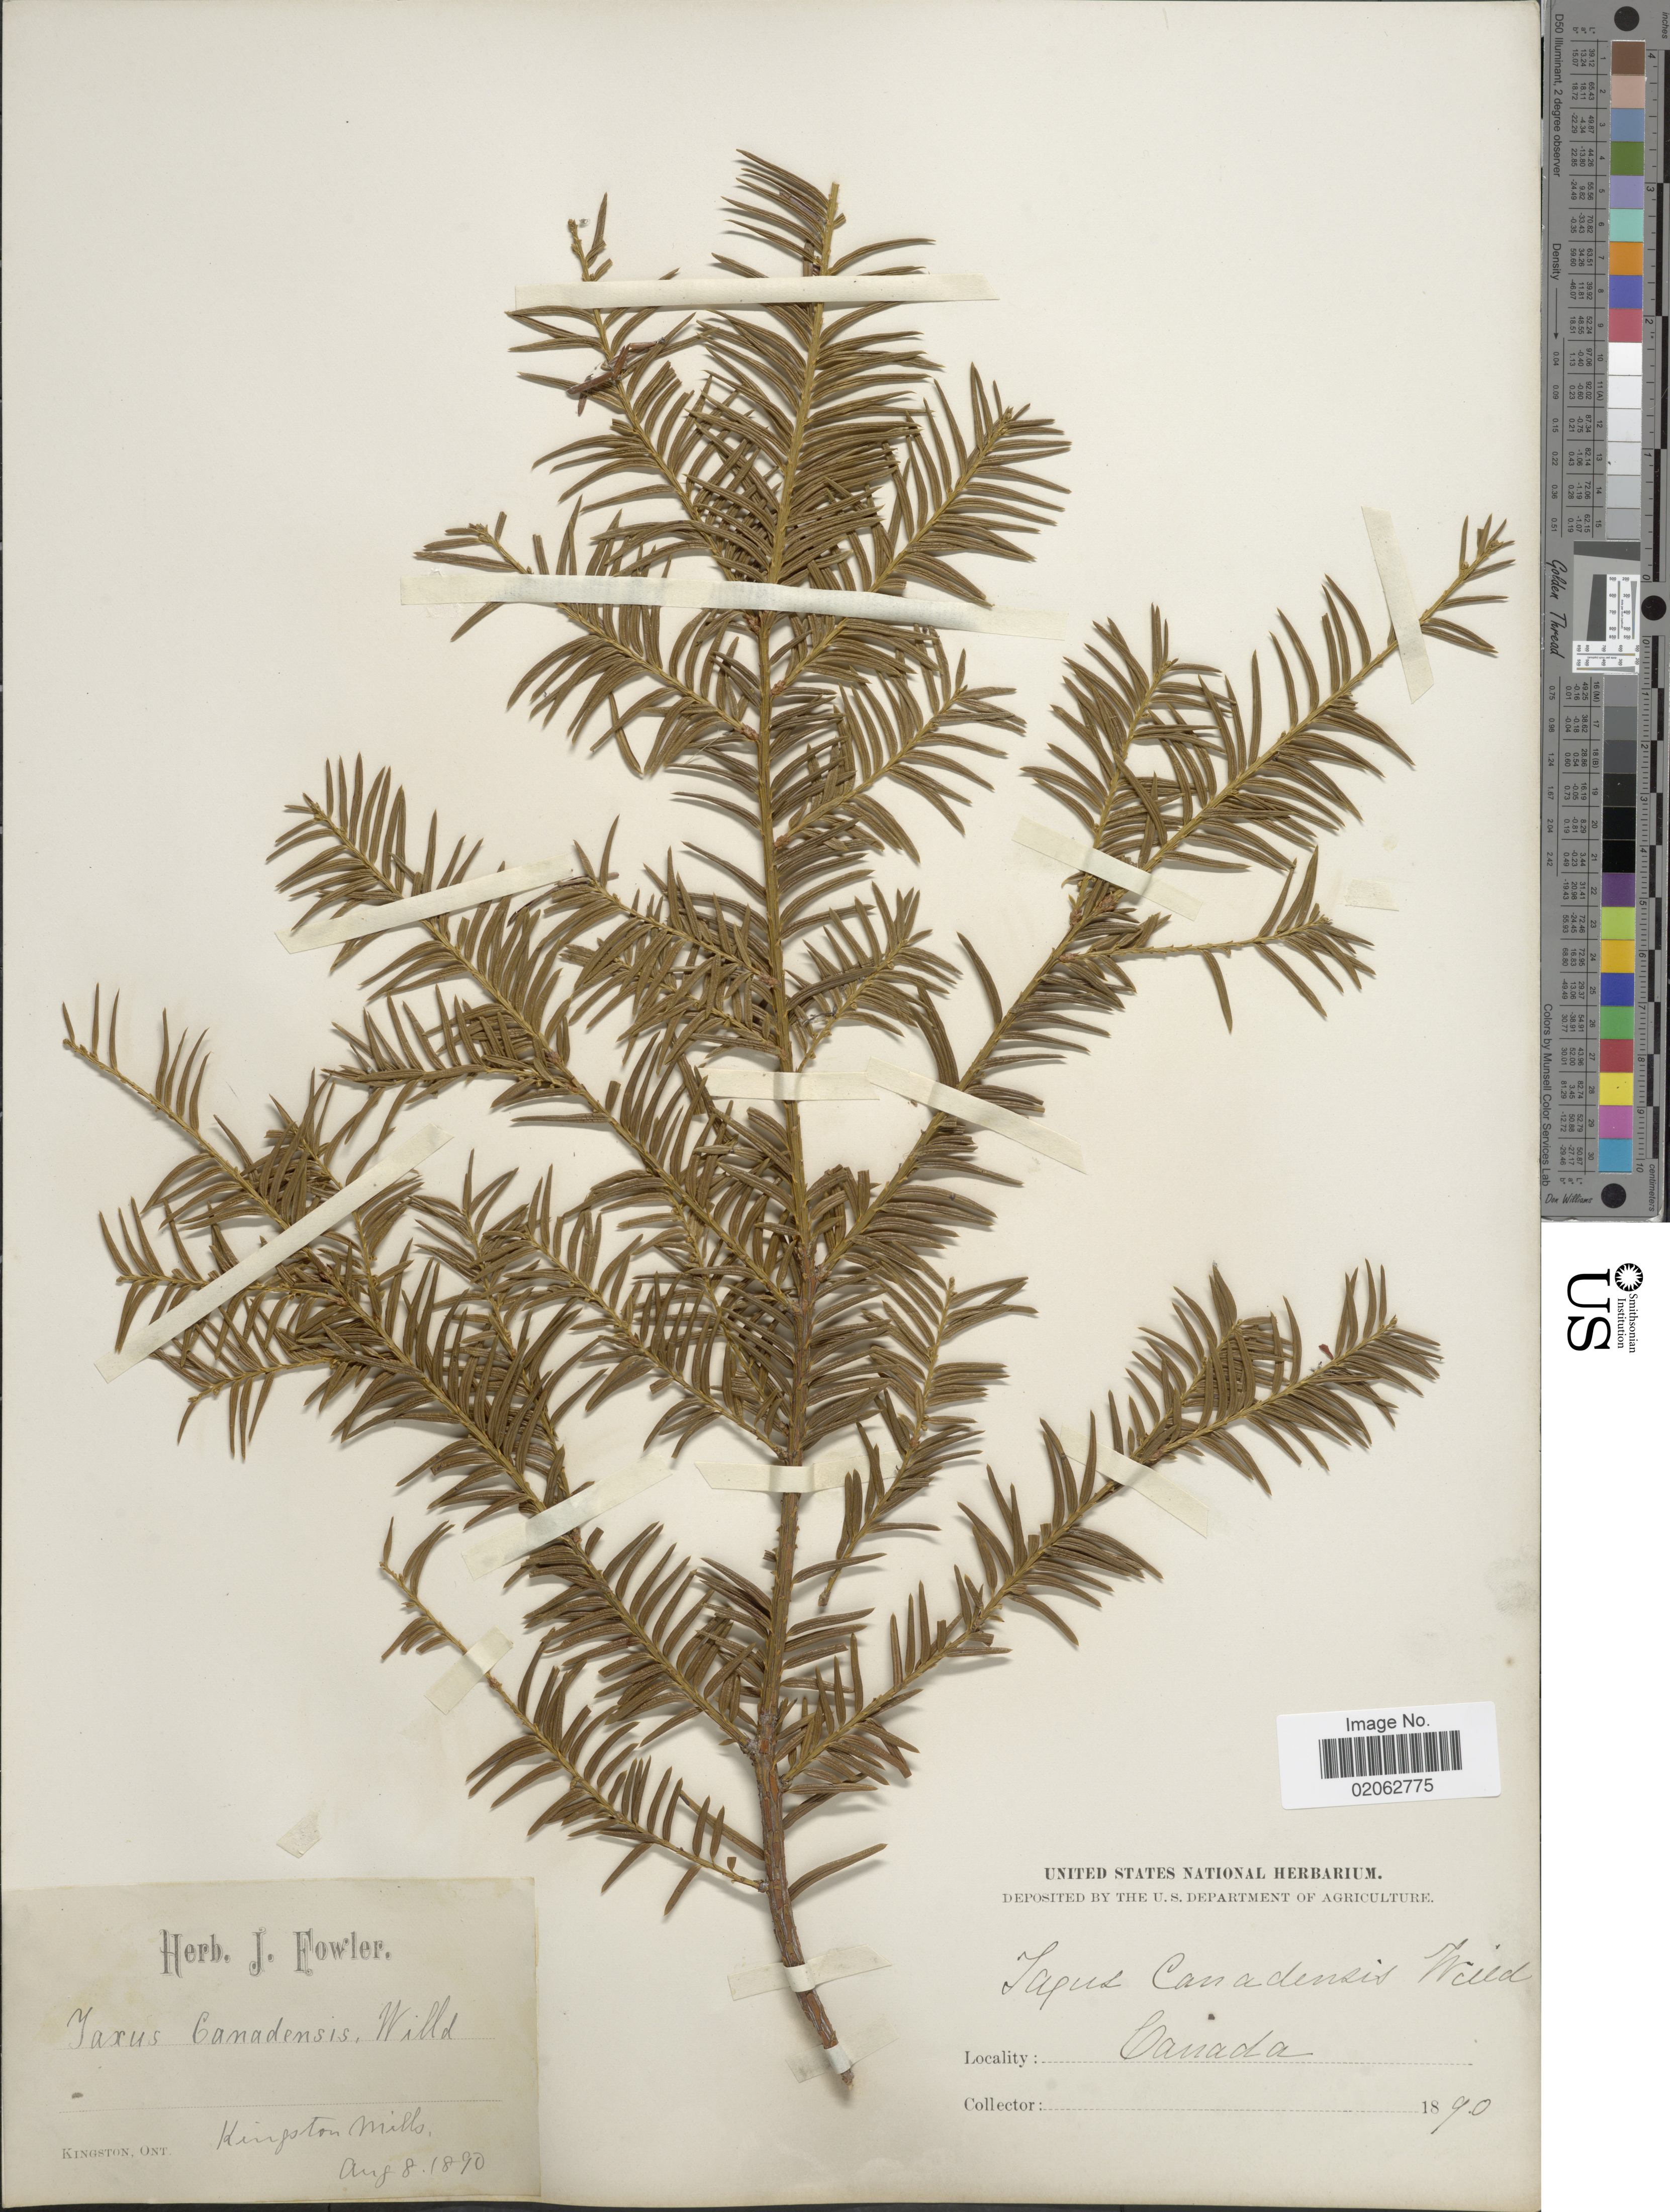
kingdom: Plantae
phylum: Tracheophyta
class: Pinopsida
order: Pinales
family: Taxaceae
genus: Taxus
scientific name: Taxus canadensis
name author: Marshall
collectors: ex herb. J. Fowler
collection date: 1890-08-08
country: Canada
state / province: Ontario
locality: Kingston, Ont. Kingston Mills